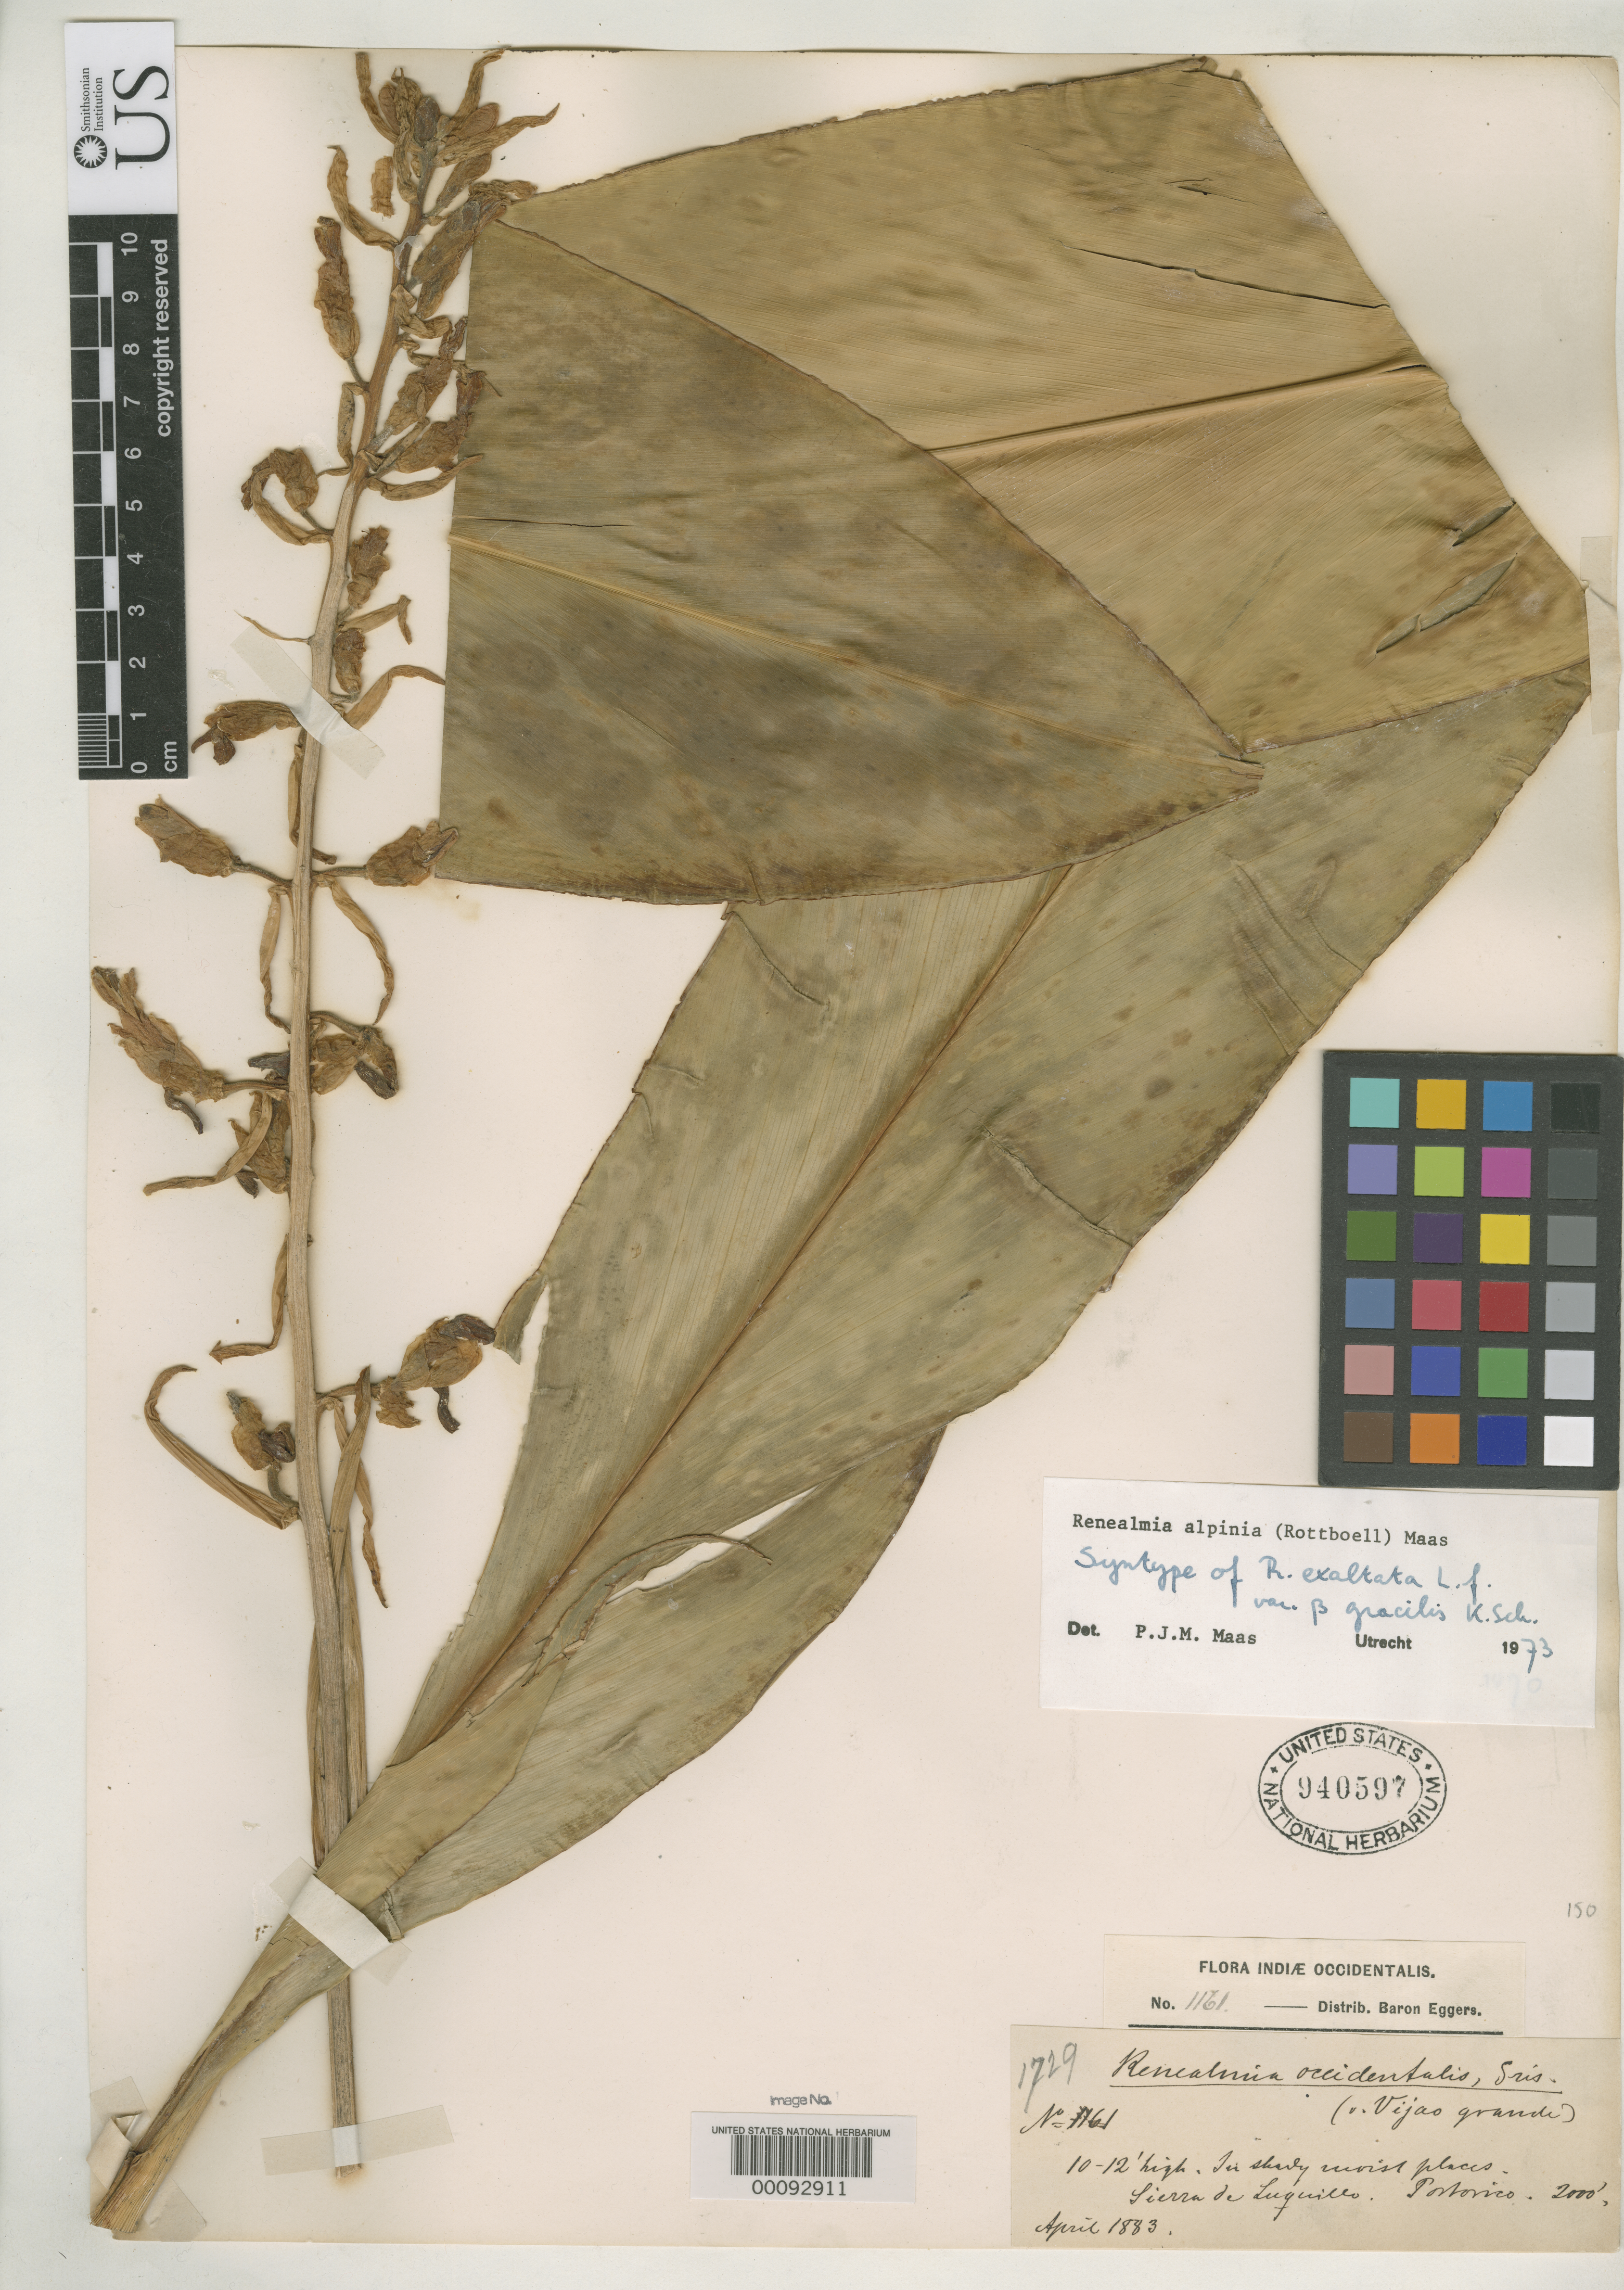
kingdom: Plantae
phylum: Tracheophyta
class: Liliopsida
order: Zingiberales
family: Zingiberaceae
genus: Renealmia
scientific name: Renealmia exaltata var. gracilis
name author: K. Schum. in Urb.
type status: Syntype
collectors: H. F. A. von Eggers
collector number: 1161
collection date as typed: Apr 1883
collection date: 1883-04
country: Puerto Rico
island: Greater Antilles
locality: Sierra de Luguillo.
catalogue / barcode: US 940597